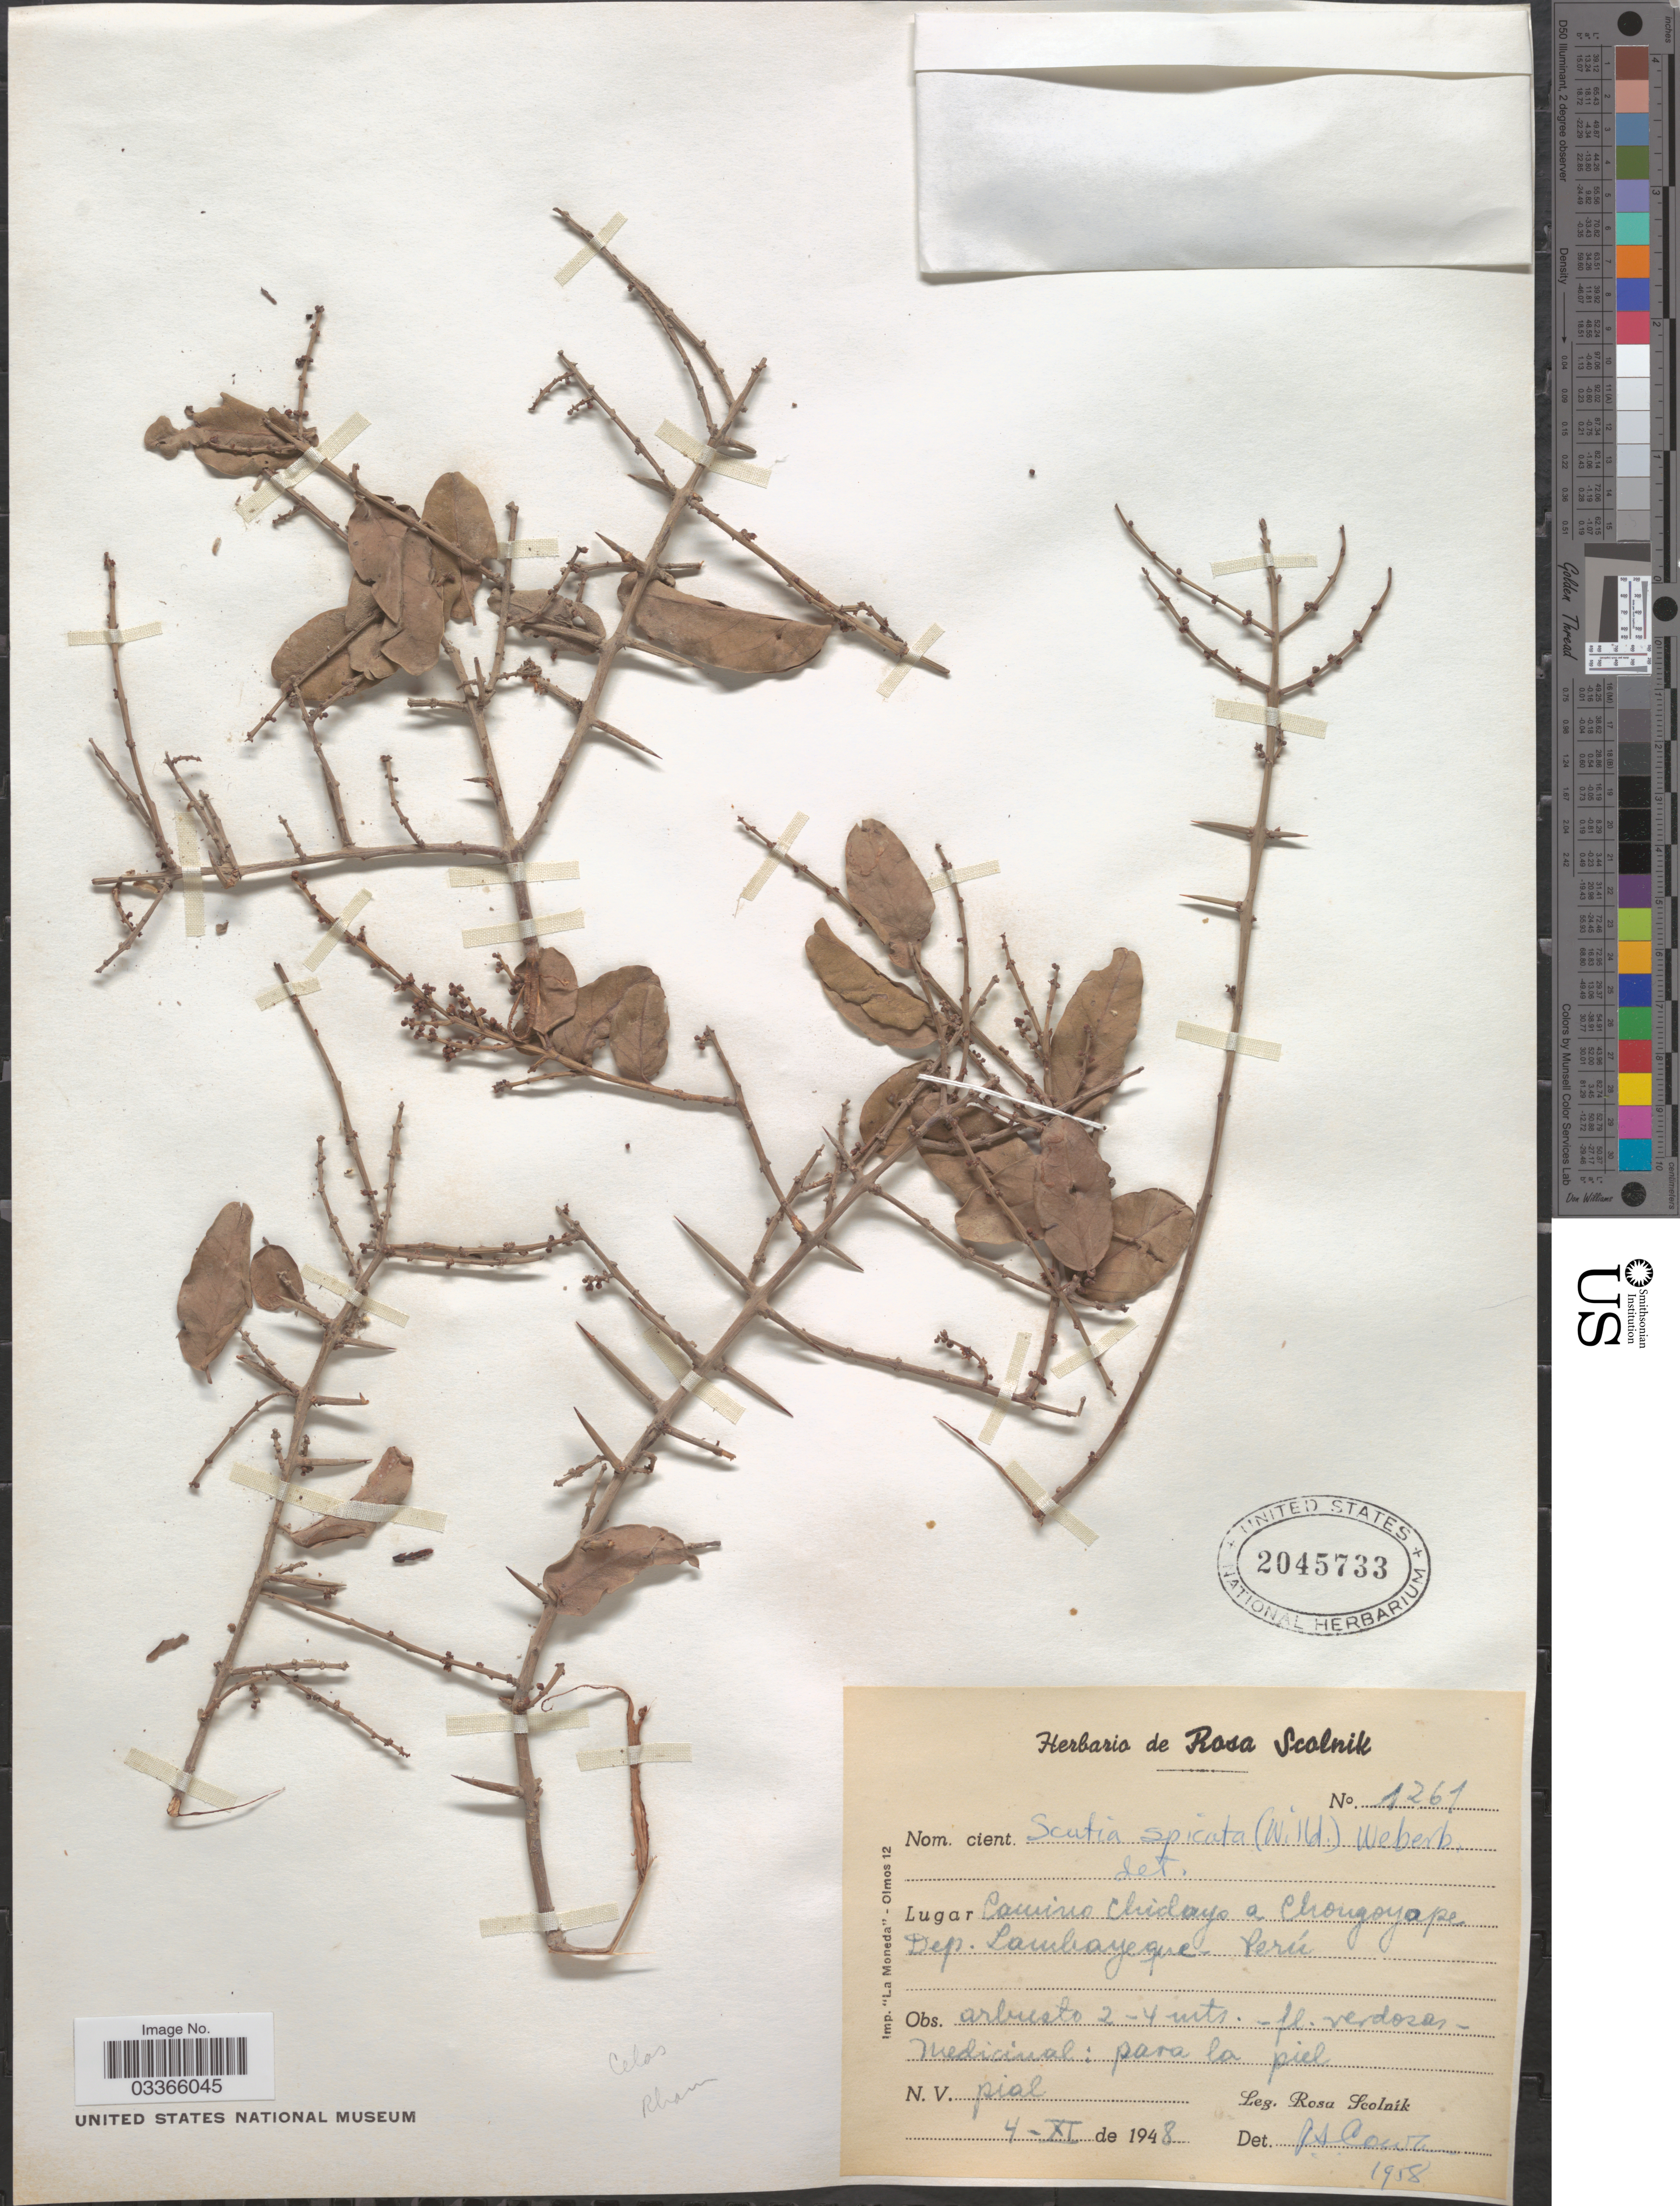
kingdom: Plantae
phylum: Tracheophyta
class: Magnoliopsida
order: Rosales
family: Rhamnaceae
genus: Scutia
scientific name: Scutia spicata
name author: (Humb. & Bonpl. ex Willd.) Weberb.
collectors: R. Scolnik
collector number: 1261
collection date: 1948-11-04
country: Peru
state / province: Lambayeque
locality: Camino Chiclayo a Chongoyape, Dep. Lambayeque.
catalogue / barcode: US 2045733